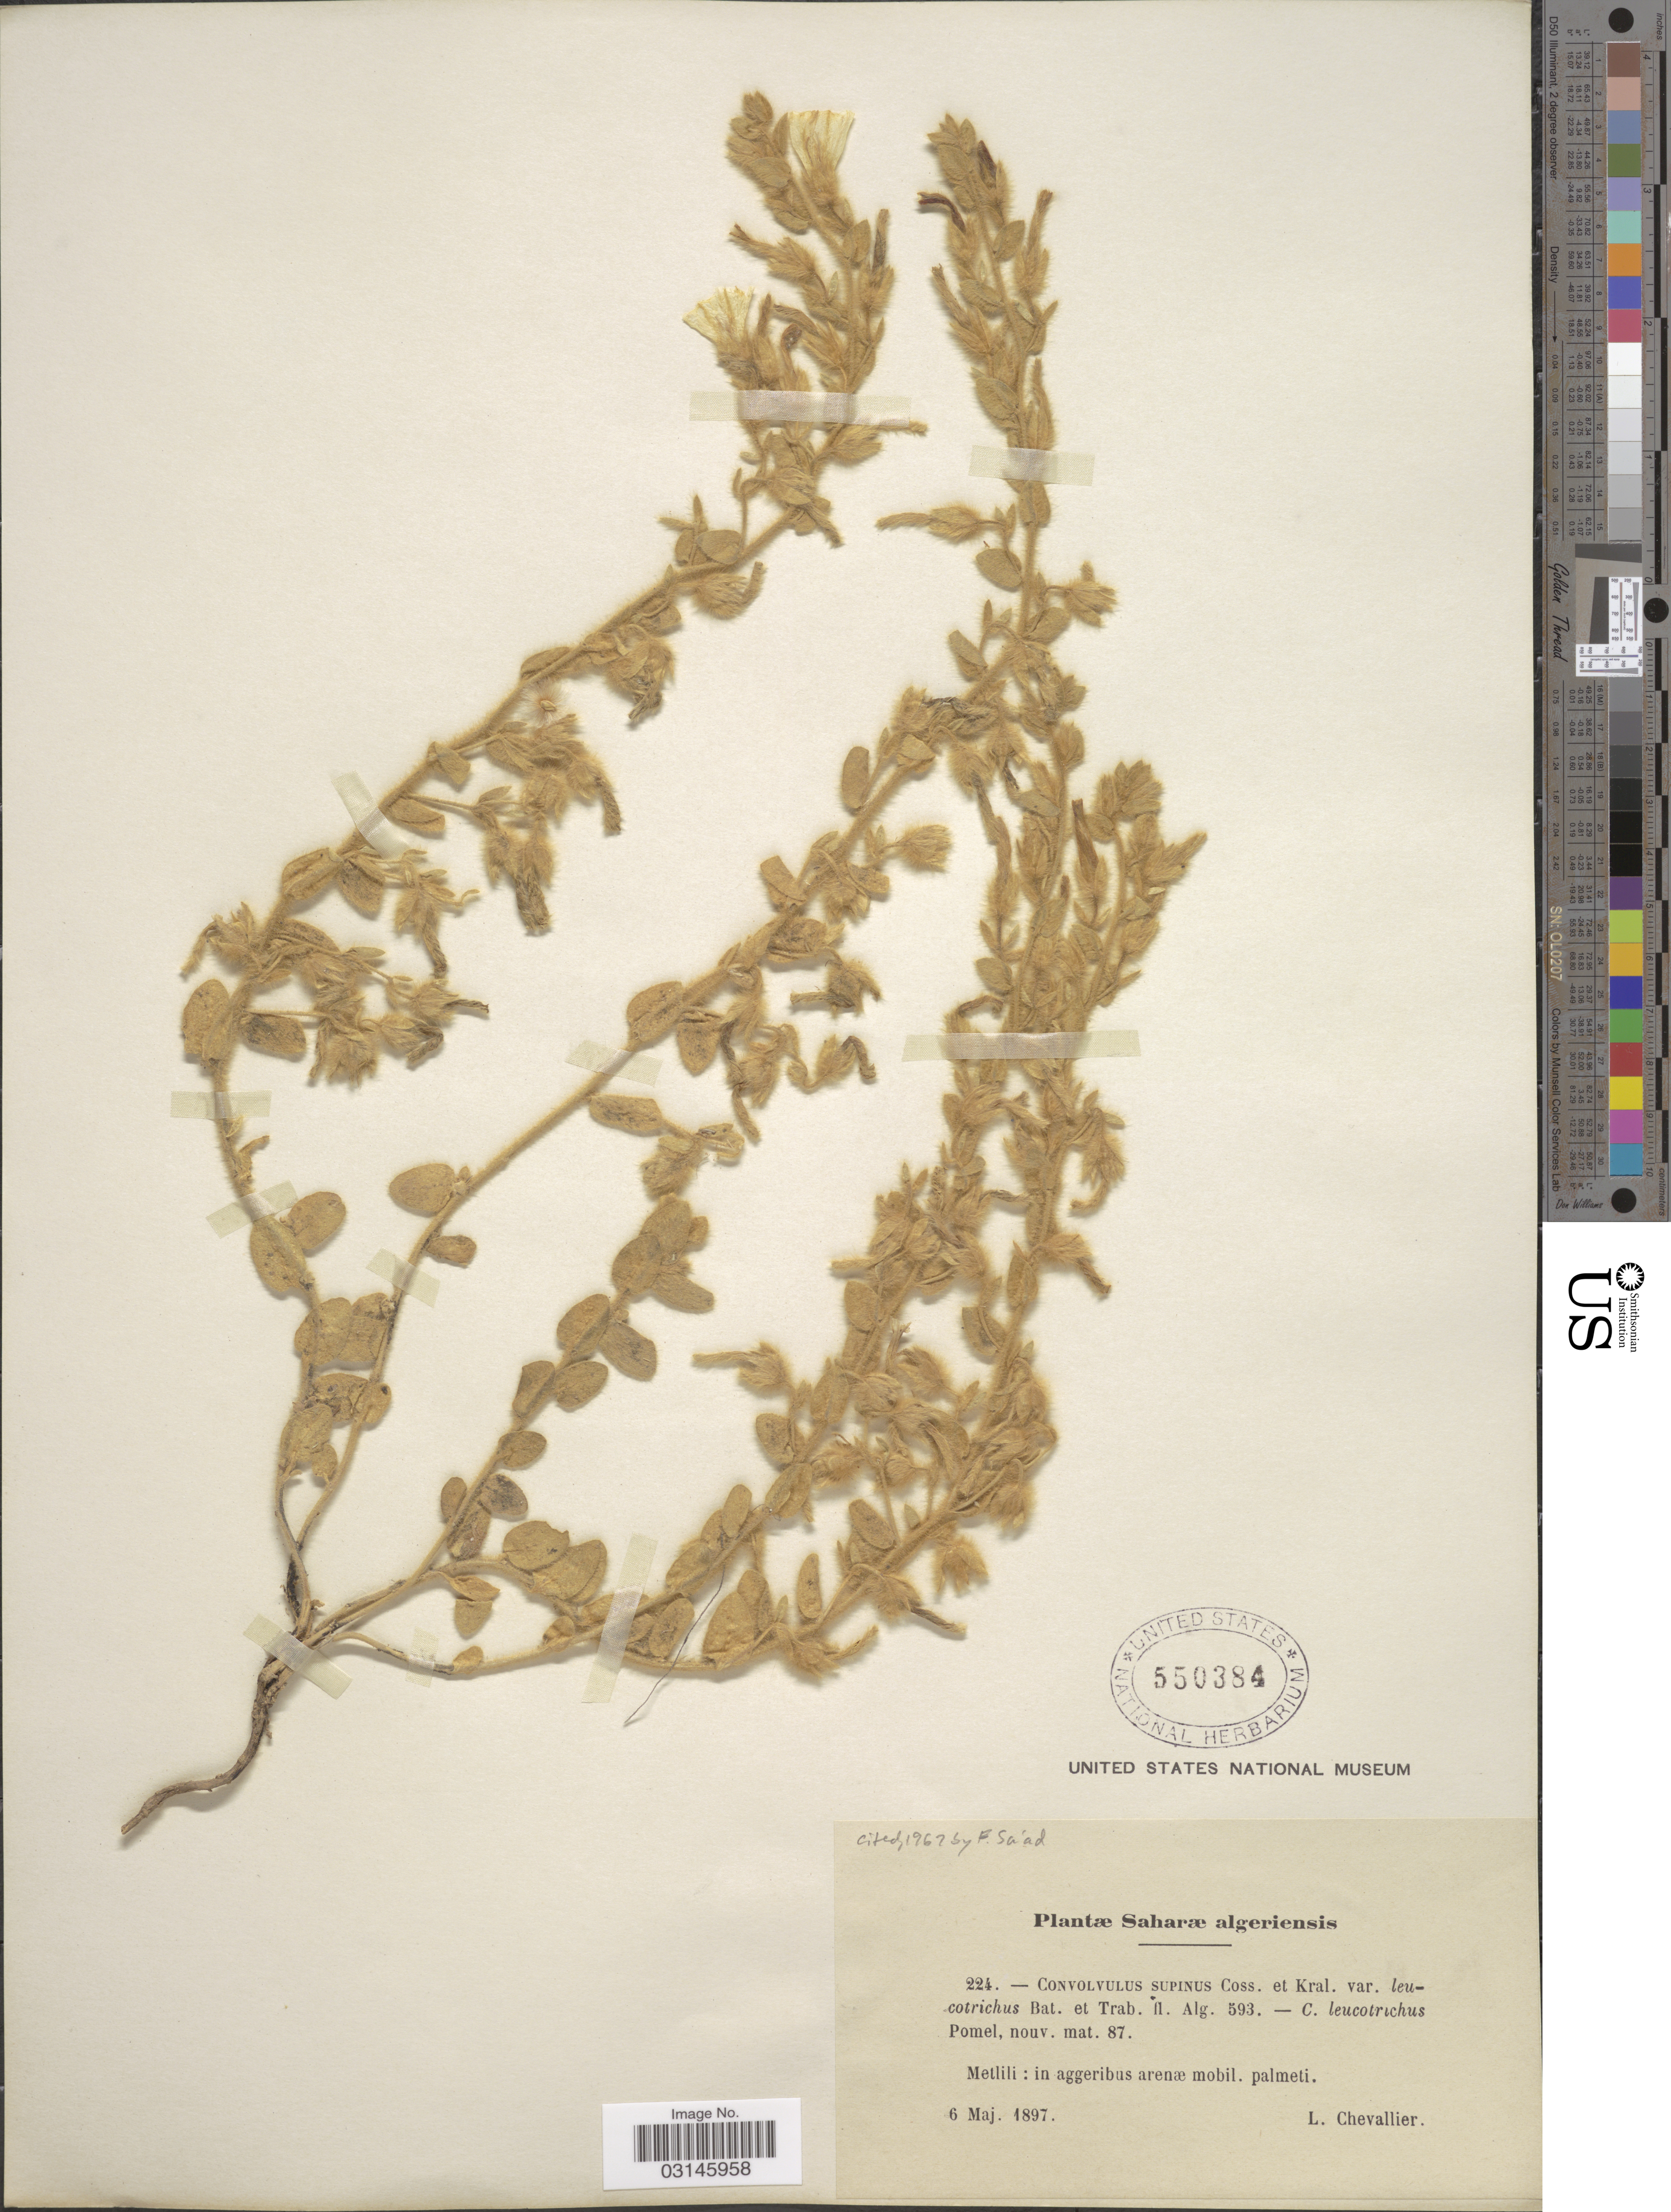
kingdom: Plantae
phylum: Tracheophyta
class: Magnoliopsida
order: Solanales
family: Convolvulaceae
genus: Convolvulus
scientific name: Convolvulus supinus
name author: Coss. & Kralik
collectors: L. Chevallier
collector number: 224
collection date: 1897-05-06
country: Algeria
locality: Saharæ algeriensis. Metlili.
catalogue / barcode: US 550384